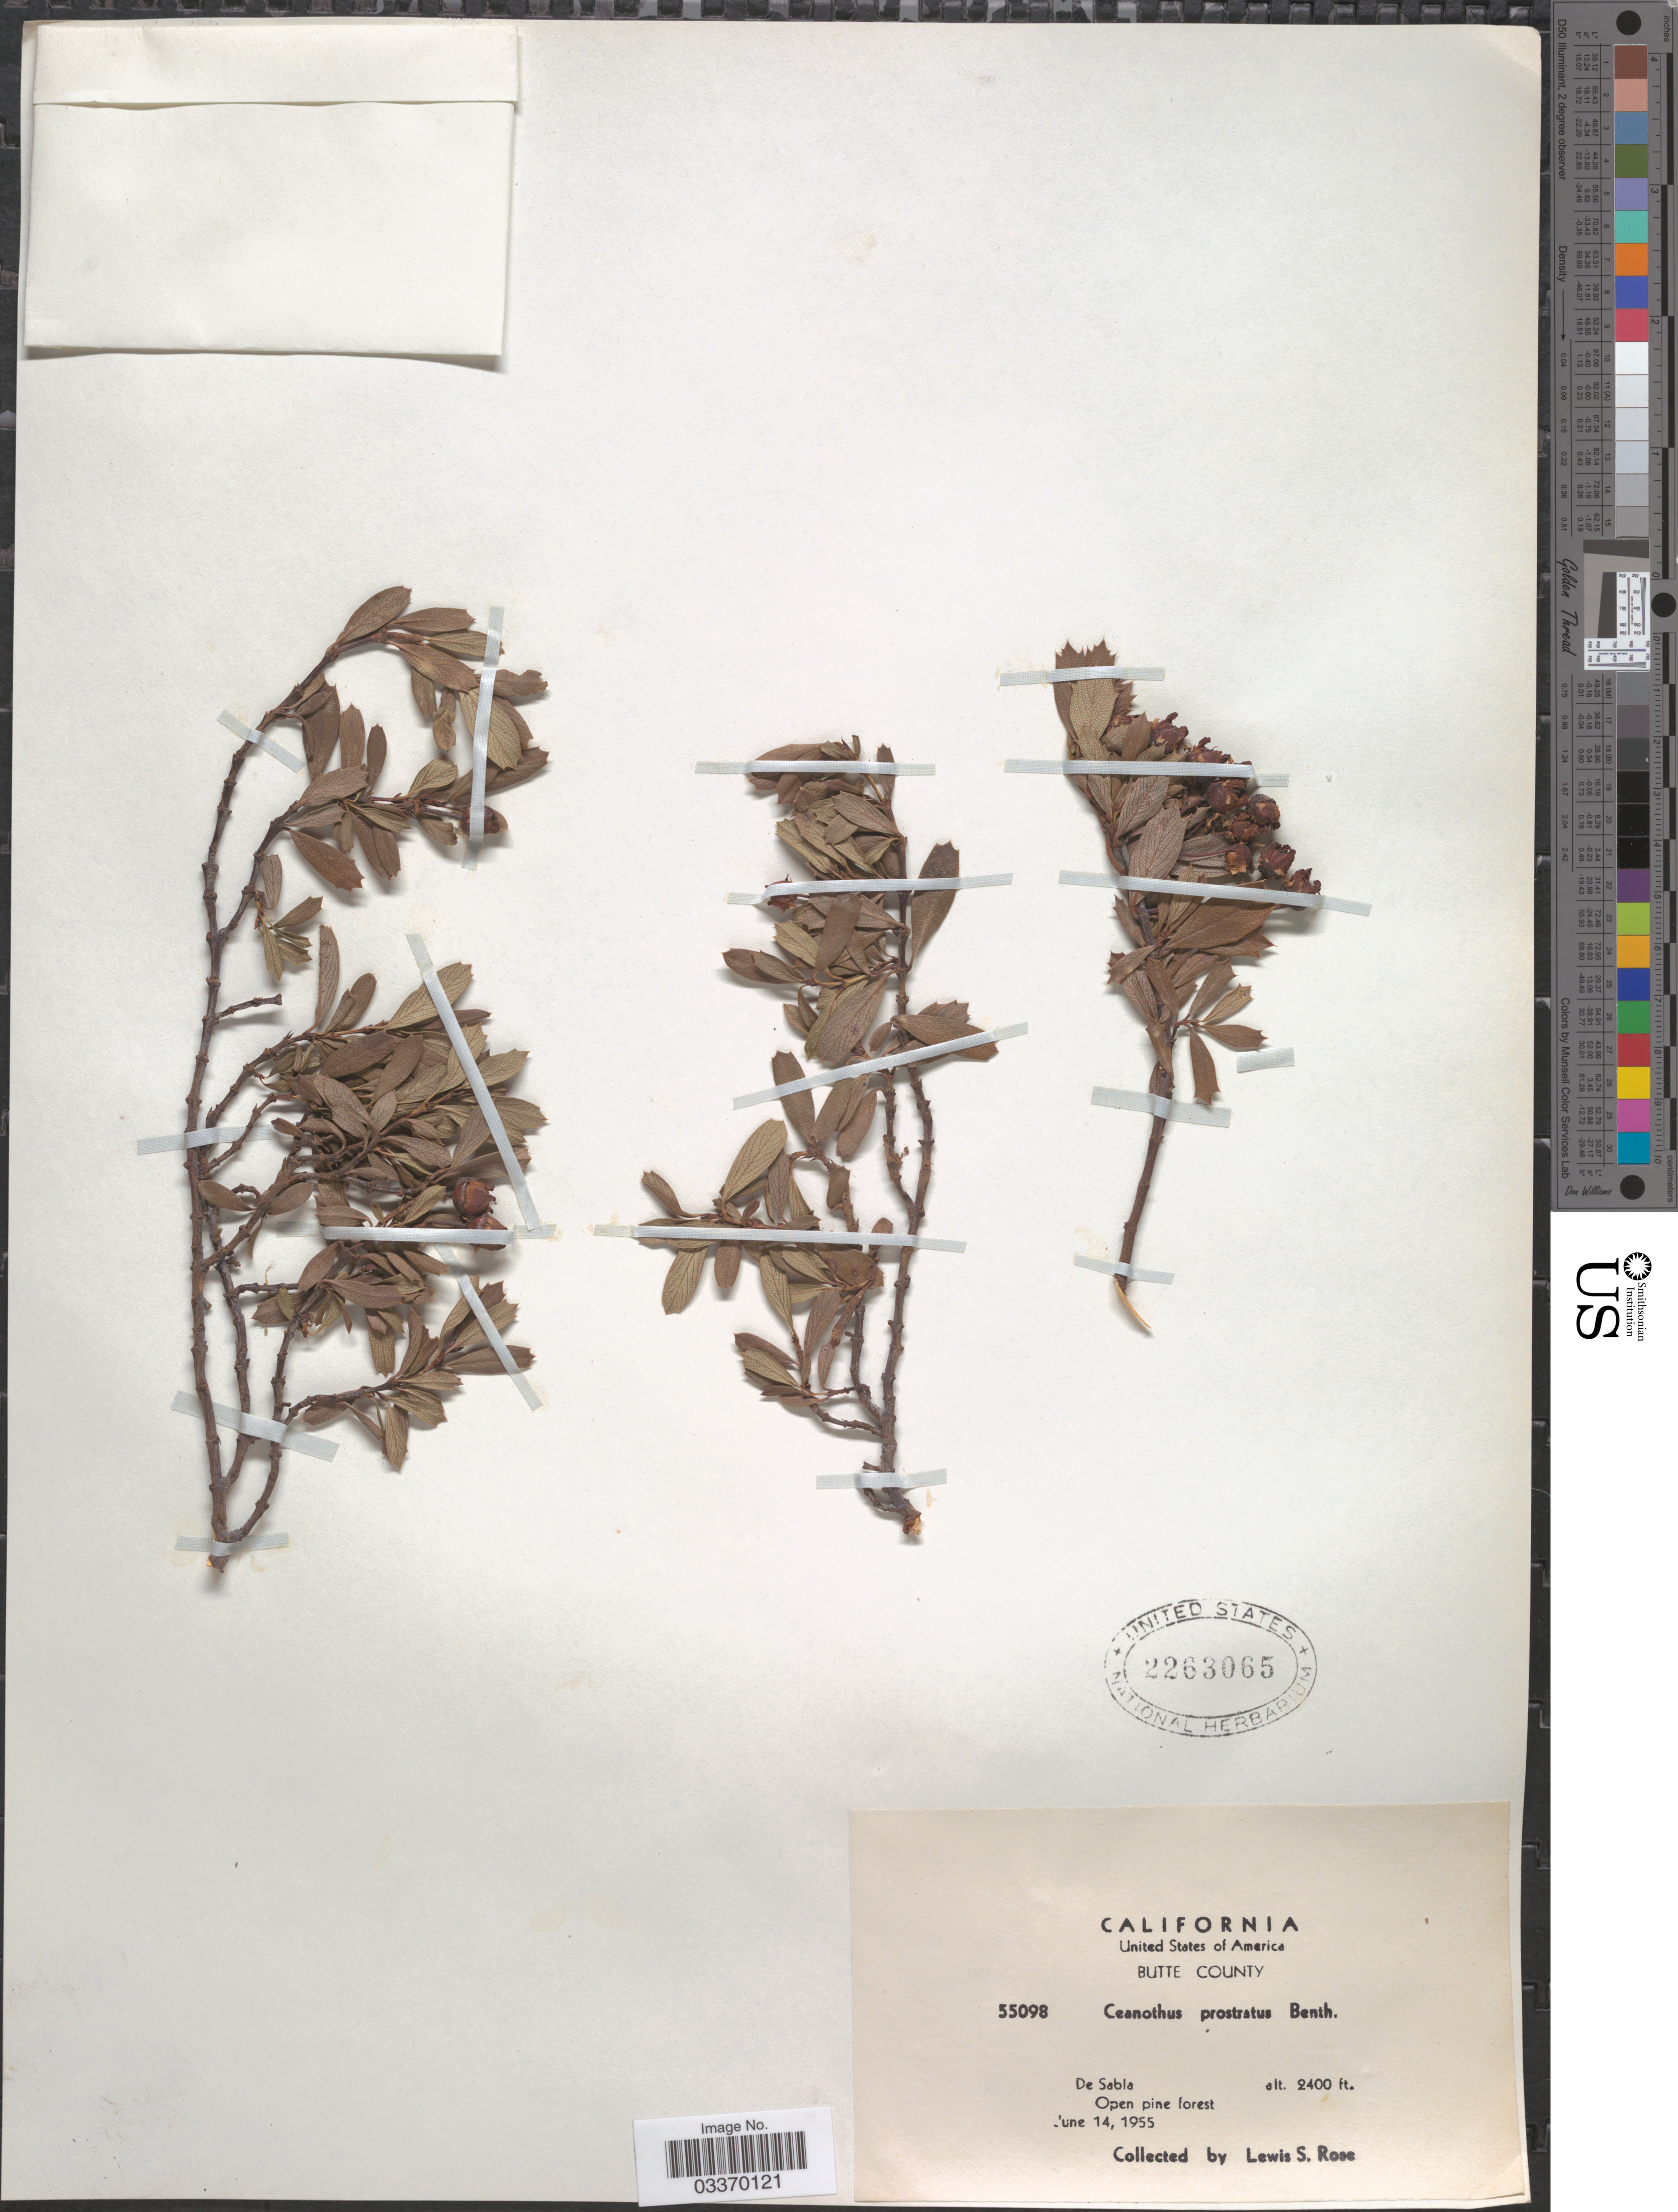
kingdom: Plantae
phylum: Tracheophyta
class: Magnoliopsida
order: Rosales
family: Rhamnaceae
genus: Ceanothus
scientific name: Ceanothus prostratus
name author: Benth.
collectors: L. S. Rose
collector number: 55098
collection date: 1955-06-14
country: United States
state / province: California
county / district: Butte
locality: Butte County, De Sabla.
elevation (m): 732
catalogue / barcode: US 2263065